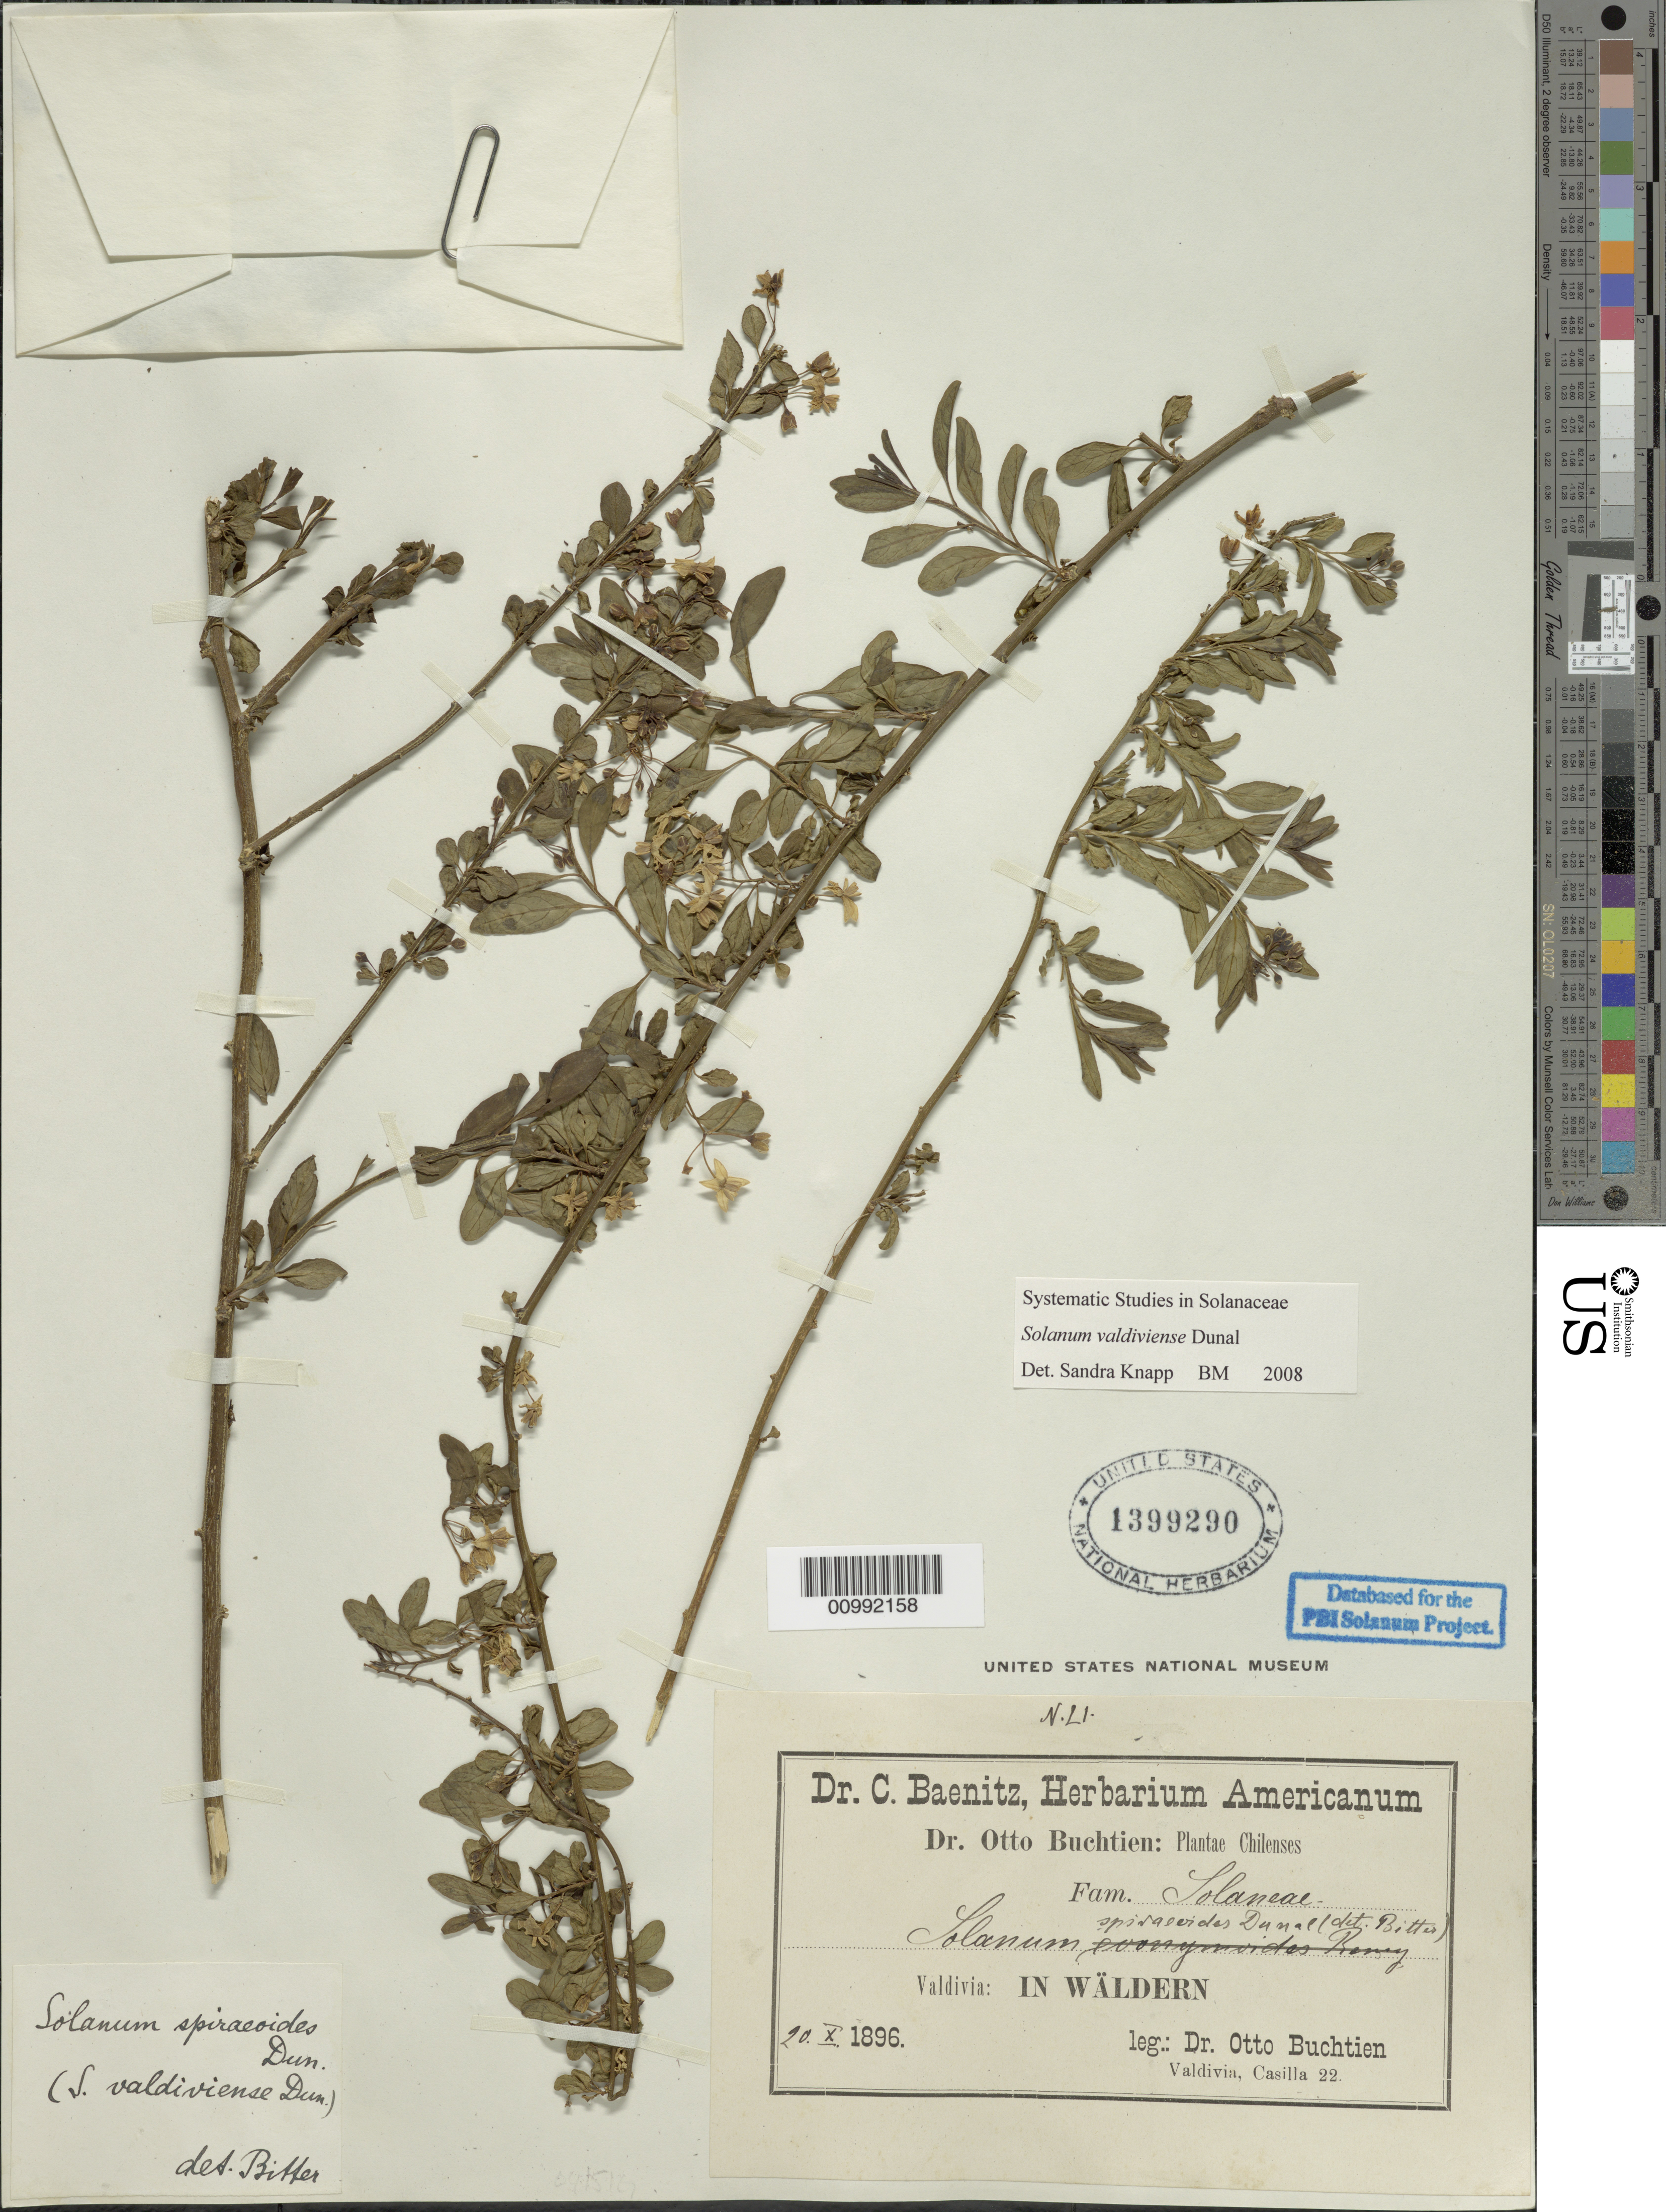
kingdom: Plantae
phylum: Tracheophyta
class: Magnoliopsida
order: Solanales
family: Solanaceae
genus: Solanum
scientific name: Solanum valdiviense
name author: Dunal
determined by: Knapp, S. D.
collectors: O. Buchtien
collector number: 21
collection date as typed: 20 Sep 1904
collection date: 1904-09-20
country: Chile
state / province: Los Lagos (X)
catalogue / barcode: US 1399290